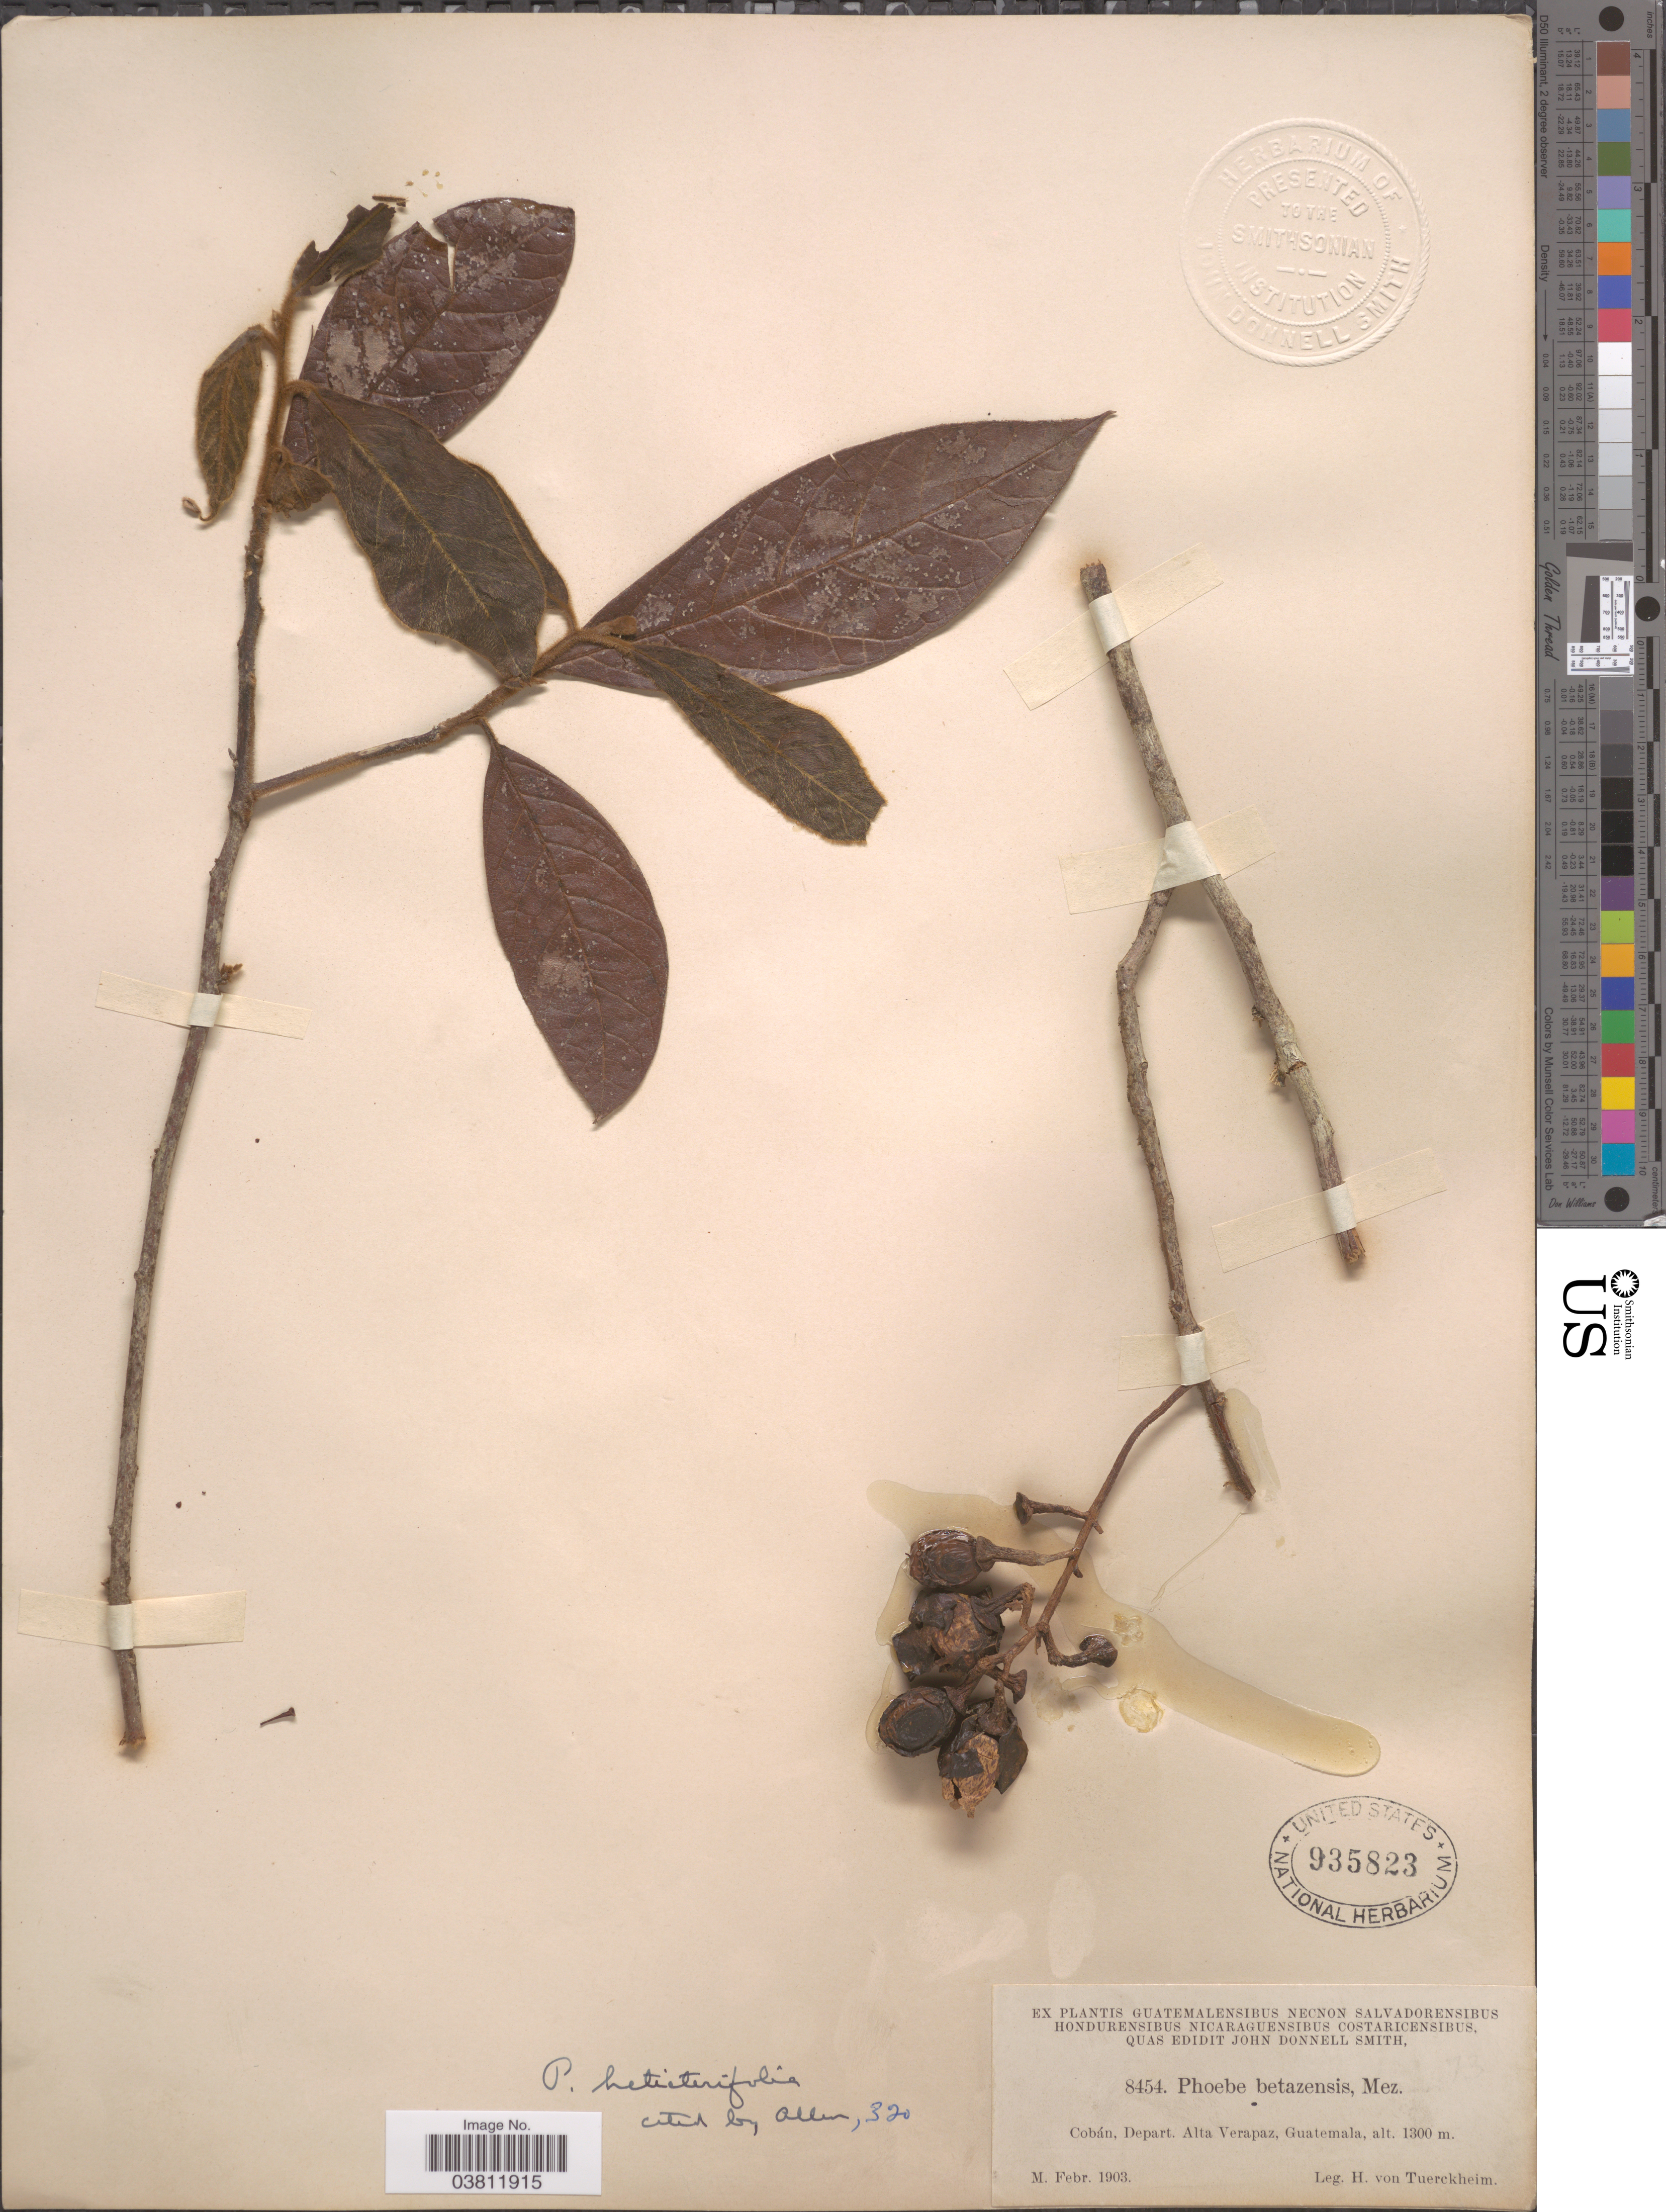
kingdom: Plantae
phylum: Tracheophyta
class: Magnoliopsida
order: Laurales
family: Lauraceae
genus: Phoebe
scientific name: Phoebe helicterifolia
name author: (Meisn.) Mez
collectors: H. von Türckheim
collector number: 8454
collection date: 1903-02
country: Guatemala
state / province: Alta Verapaz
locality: Cobán, Depart. Alta Verapaz.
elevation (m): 1300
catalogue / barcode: US 935823